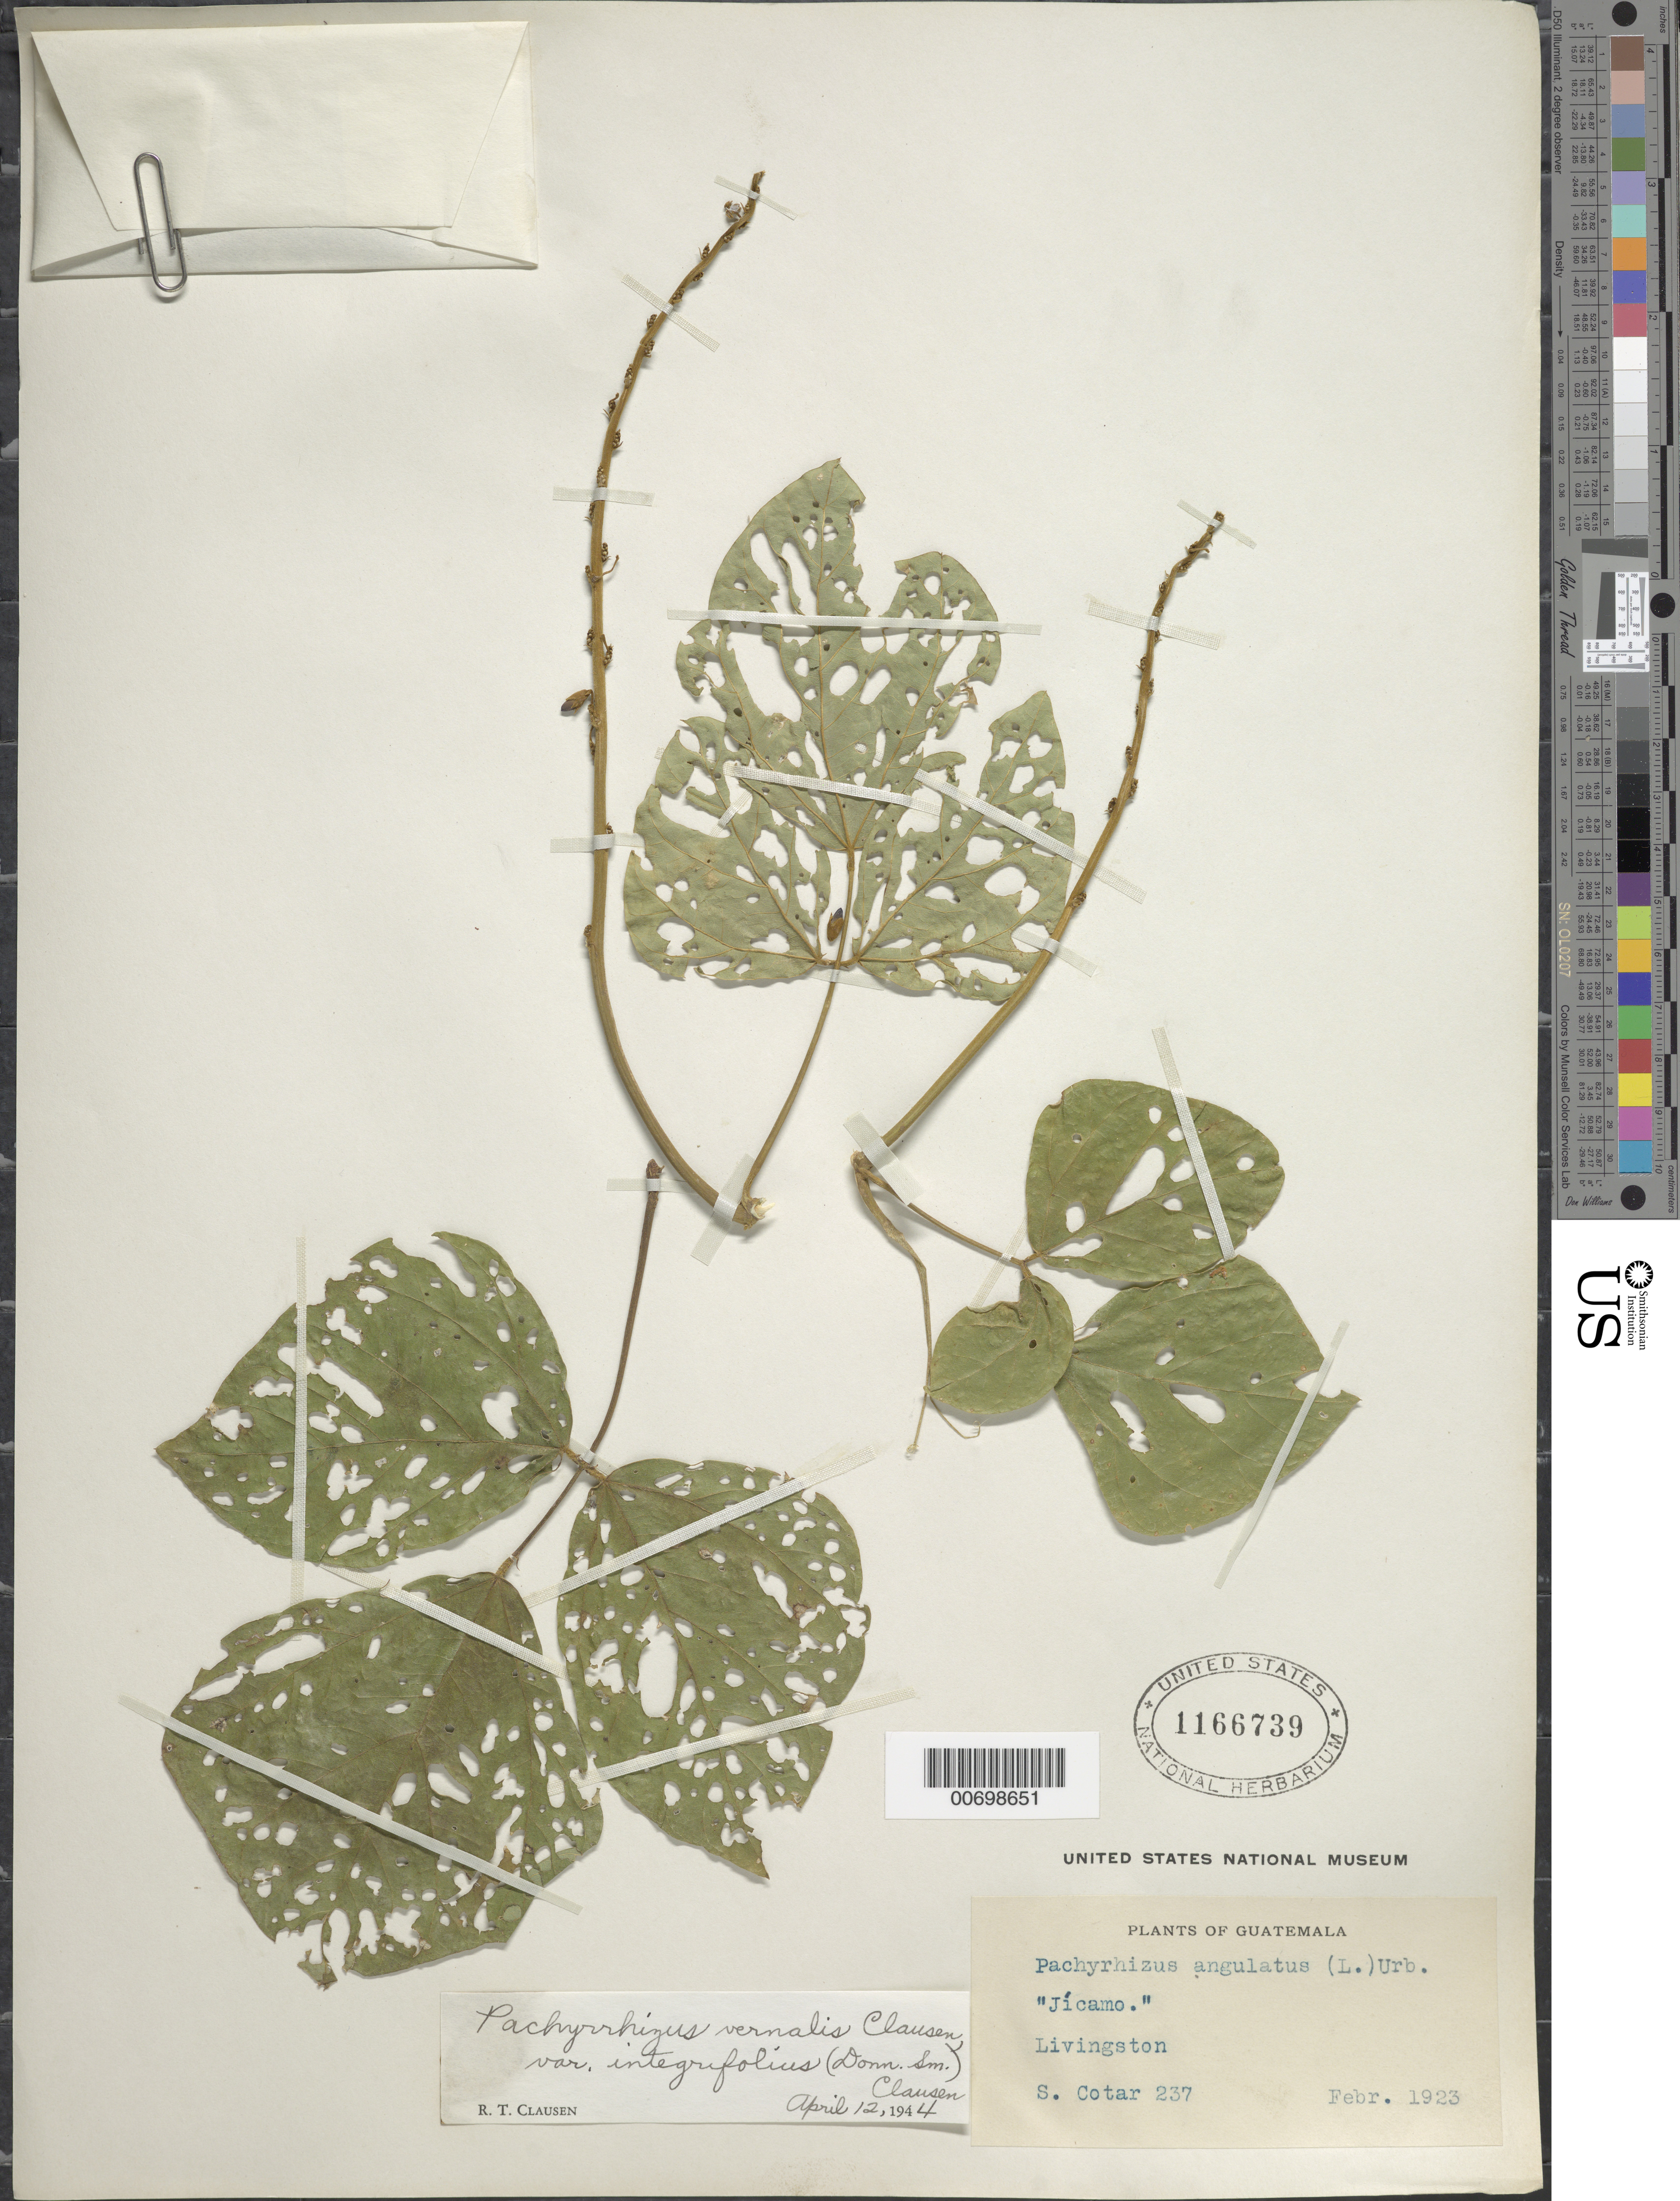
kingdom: Plantae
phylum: Tracheophyta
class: Magnoliopsida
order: Fabales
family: Fabaceae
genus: Pachyrhizus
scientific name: Pachyrhizus vernalis var. integrifolius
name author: (Donn. Sm.) R.T. Clausen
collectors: S. Cotar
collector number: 237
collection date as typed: Feb 1923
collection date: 1923-02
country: Guatemala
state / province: Izabal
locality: Livingston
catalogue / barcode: US 1166739